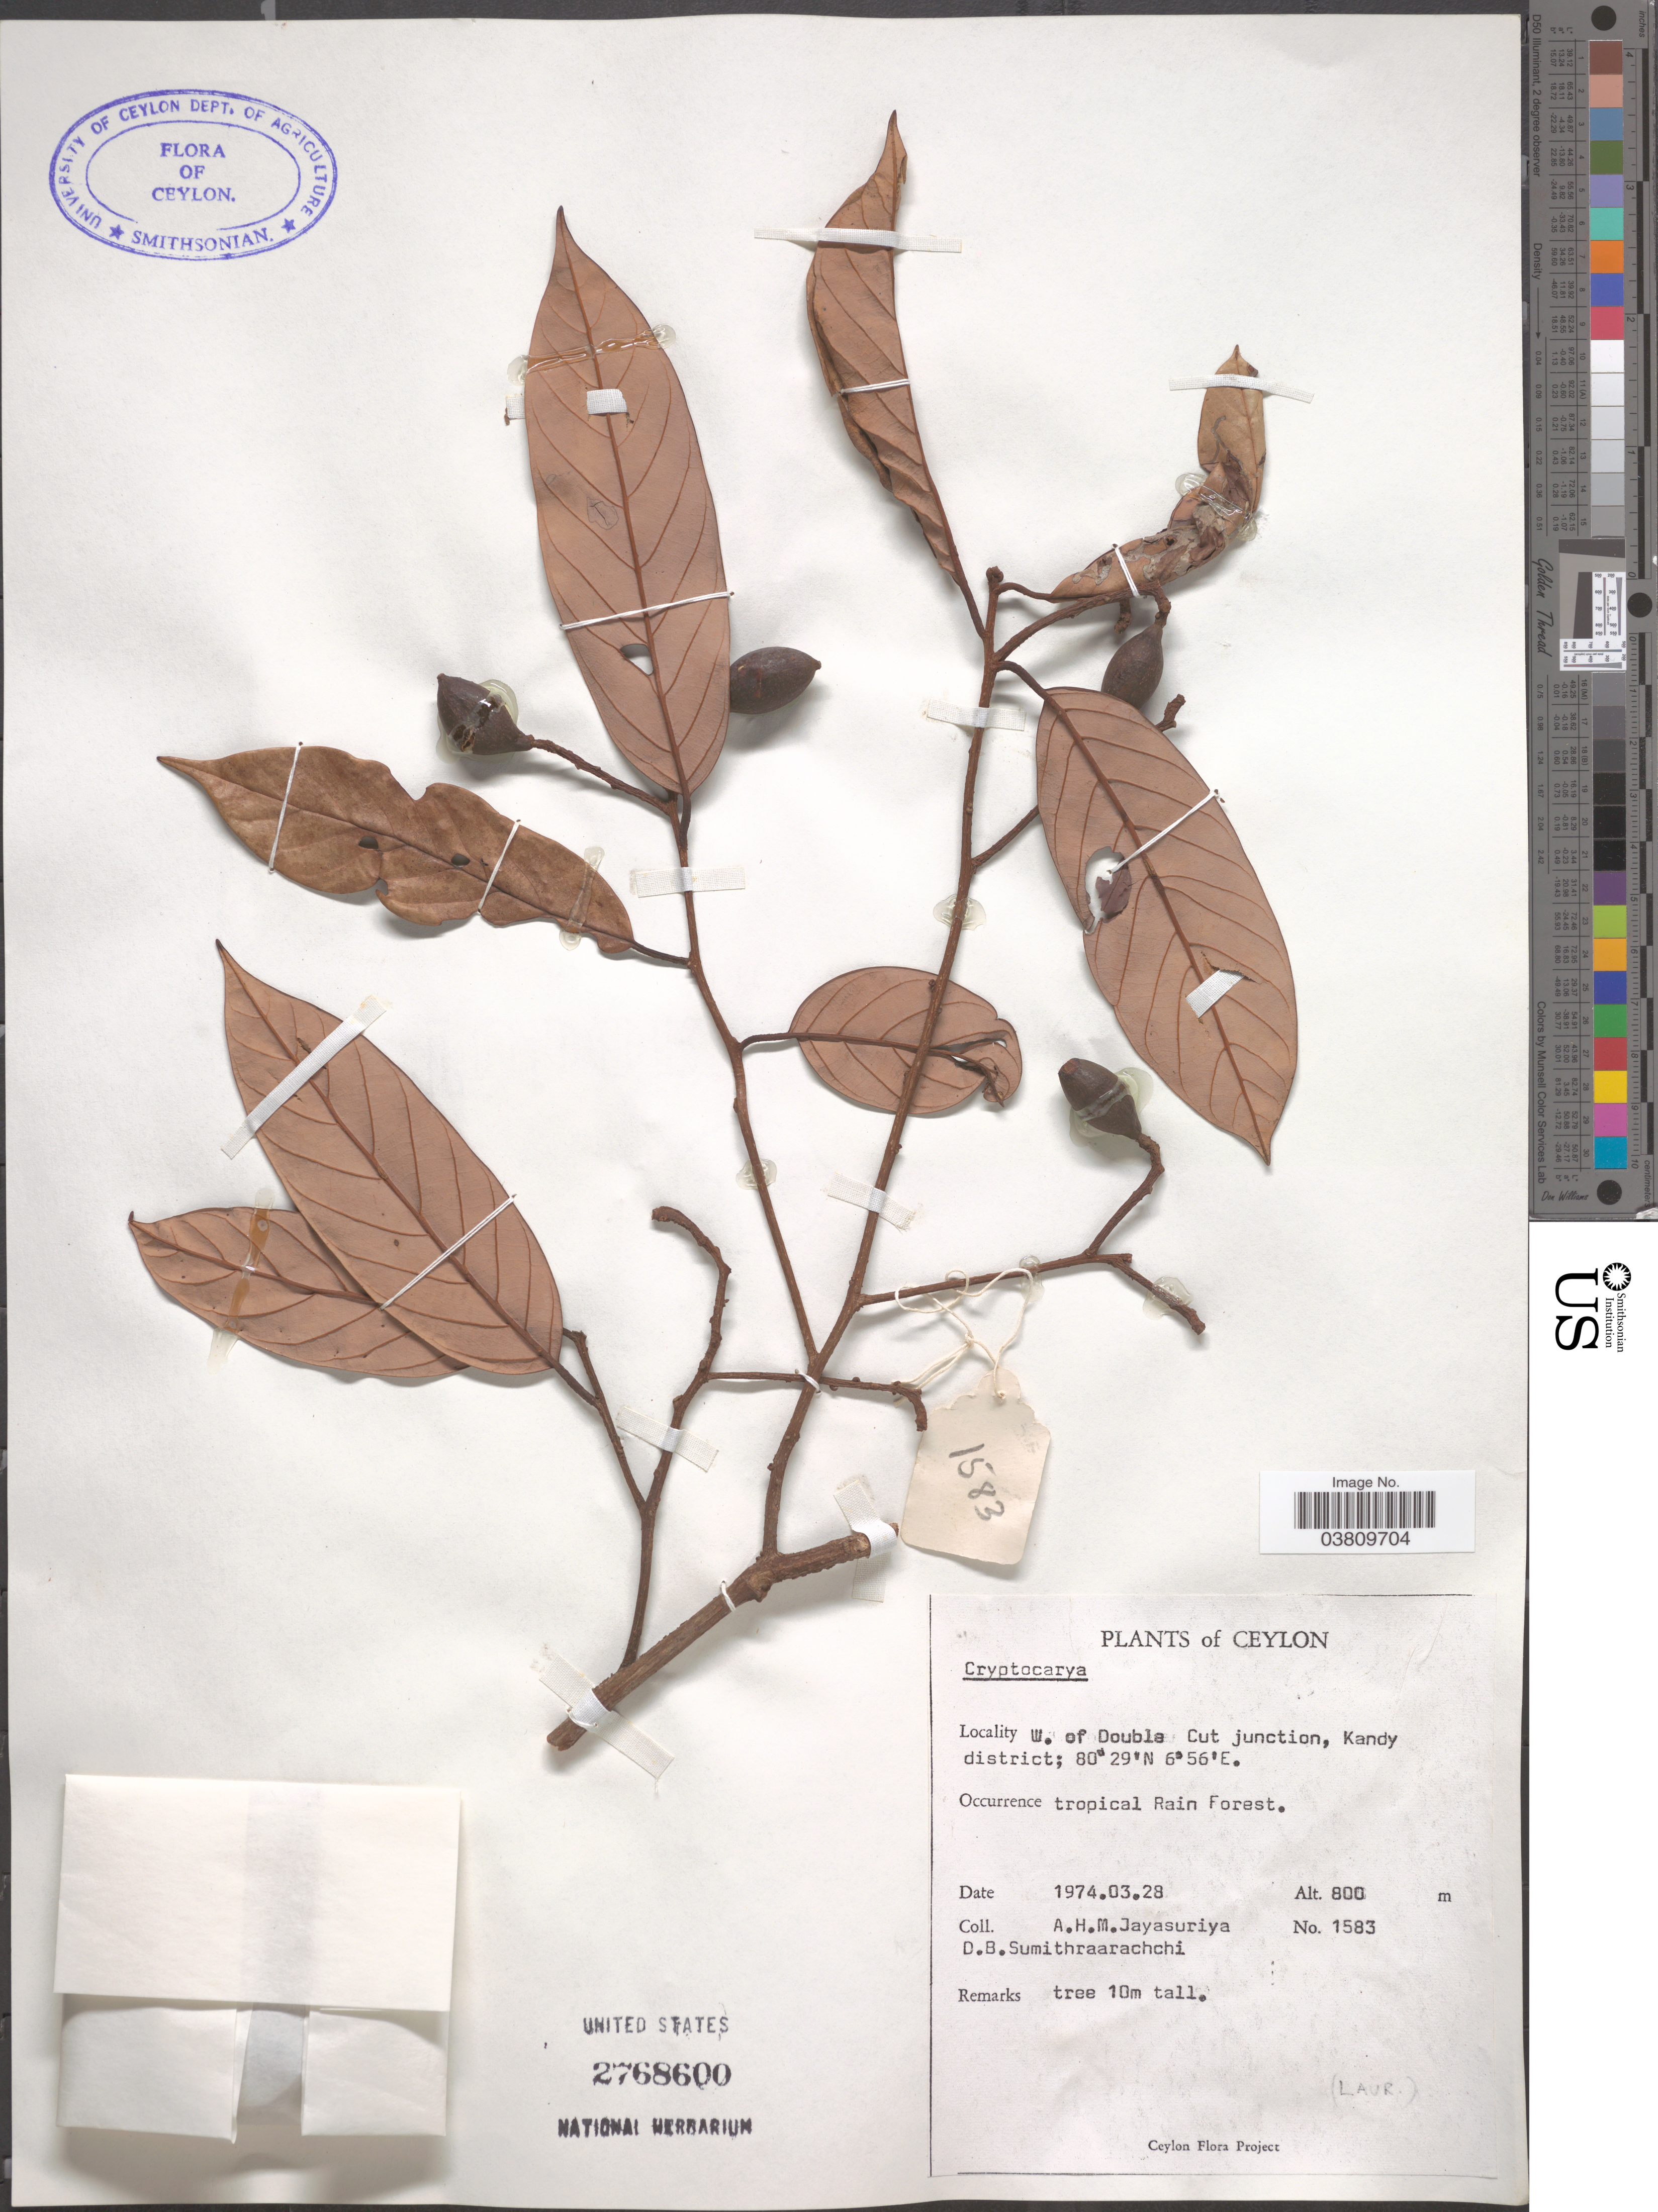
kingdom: Plantae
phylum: Tracheophyta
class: Magnoliopsida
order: Laurales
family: Lauraceae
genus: Cryptocarya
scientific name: Cryptocarya sp.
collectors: A. H. Jayasuriya & D. B. Sumithraarachchi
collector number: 1583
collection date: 1974-03-28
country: Sri Lanka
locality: Ceylon. W. of Doubla Cut junction, Kandy District.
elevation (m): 800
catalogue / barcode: US 2768600